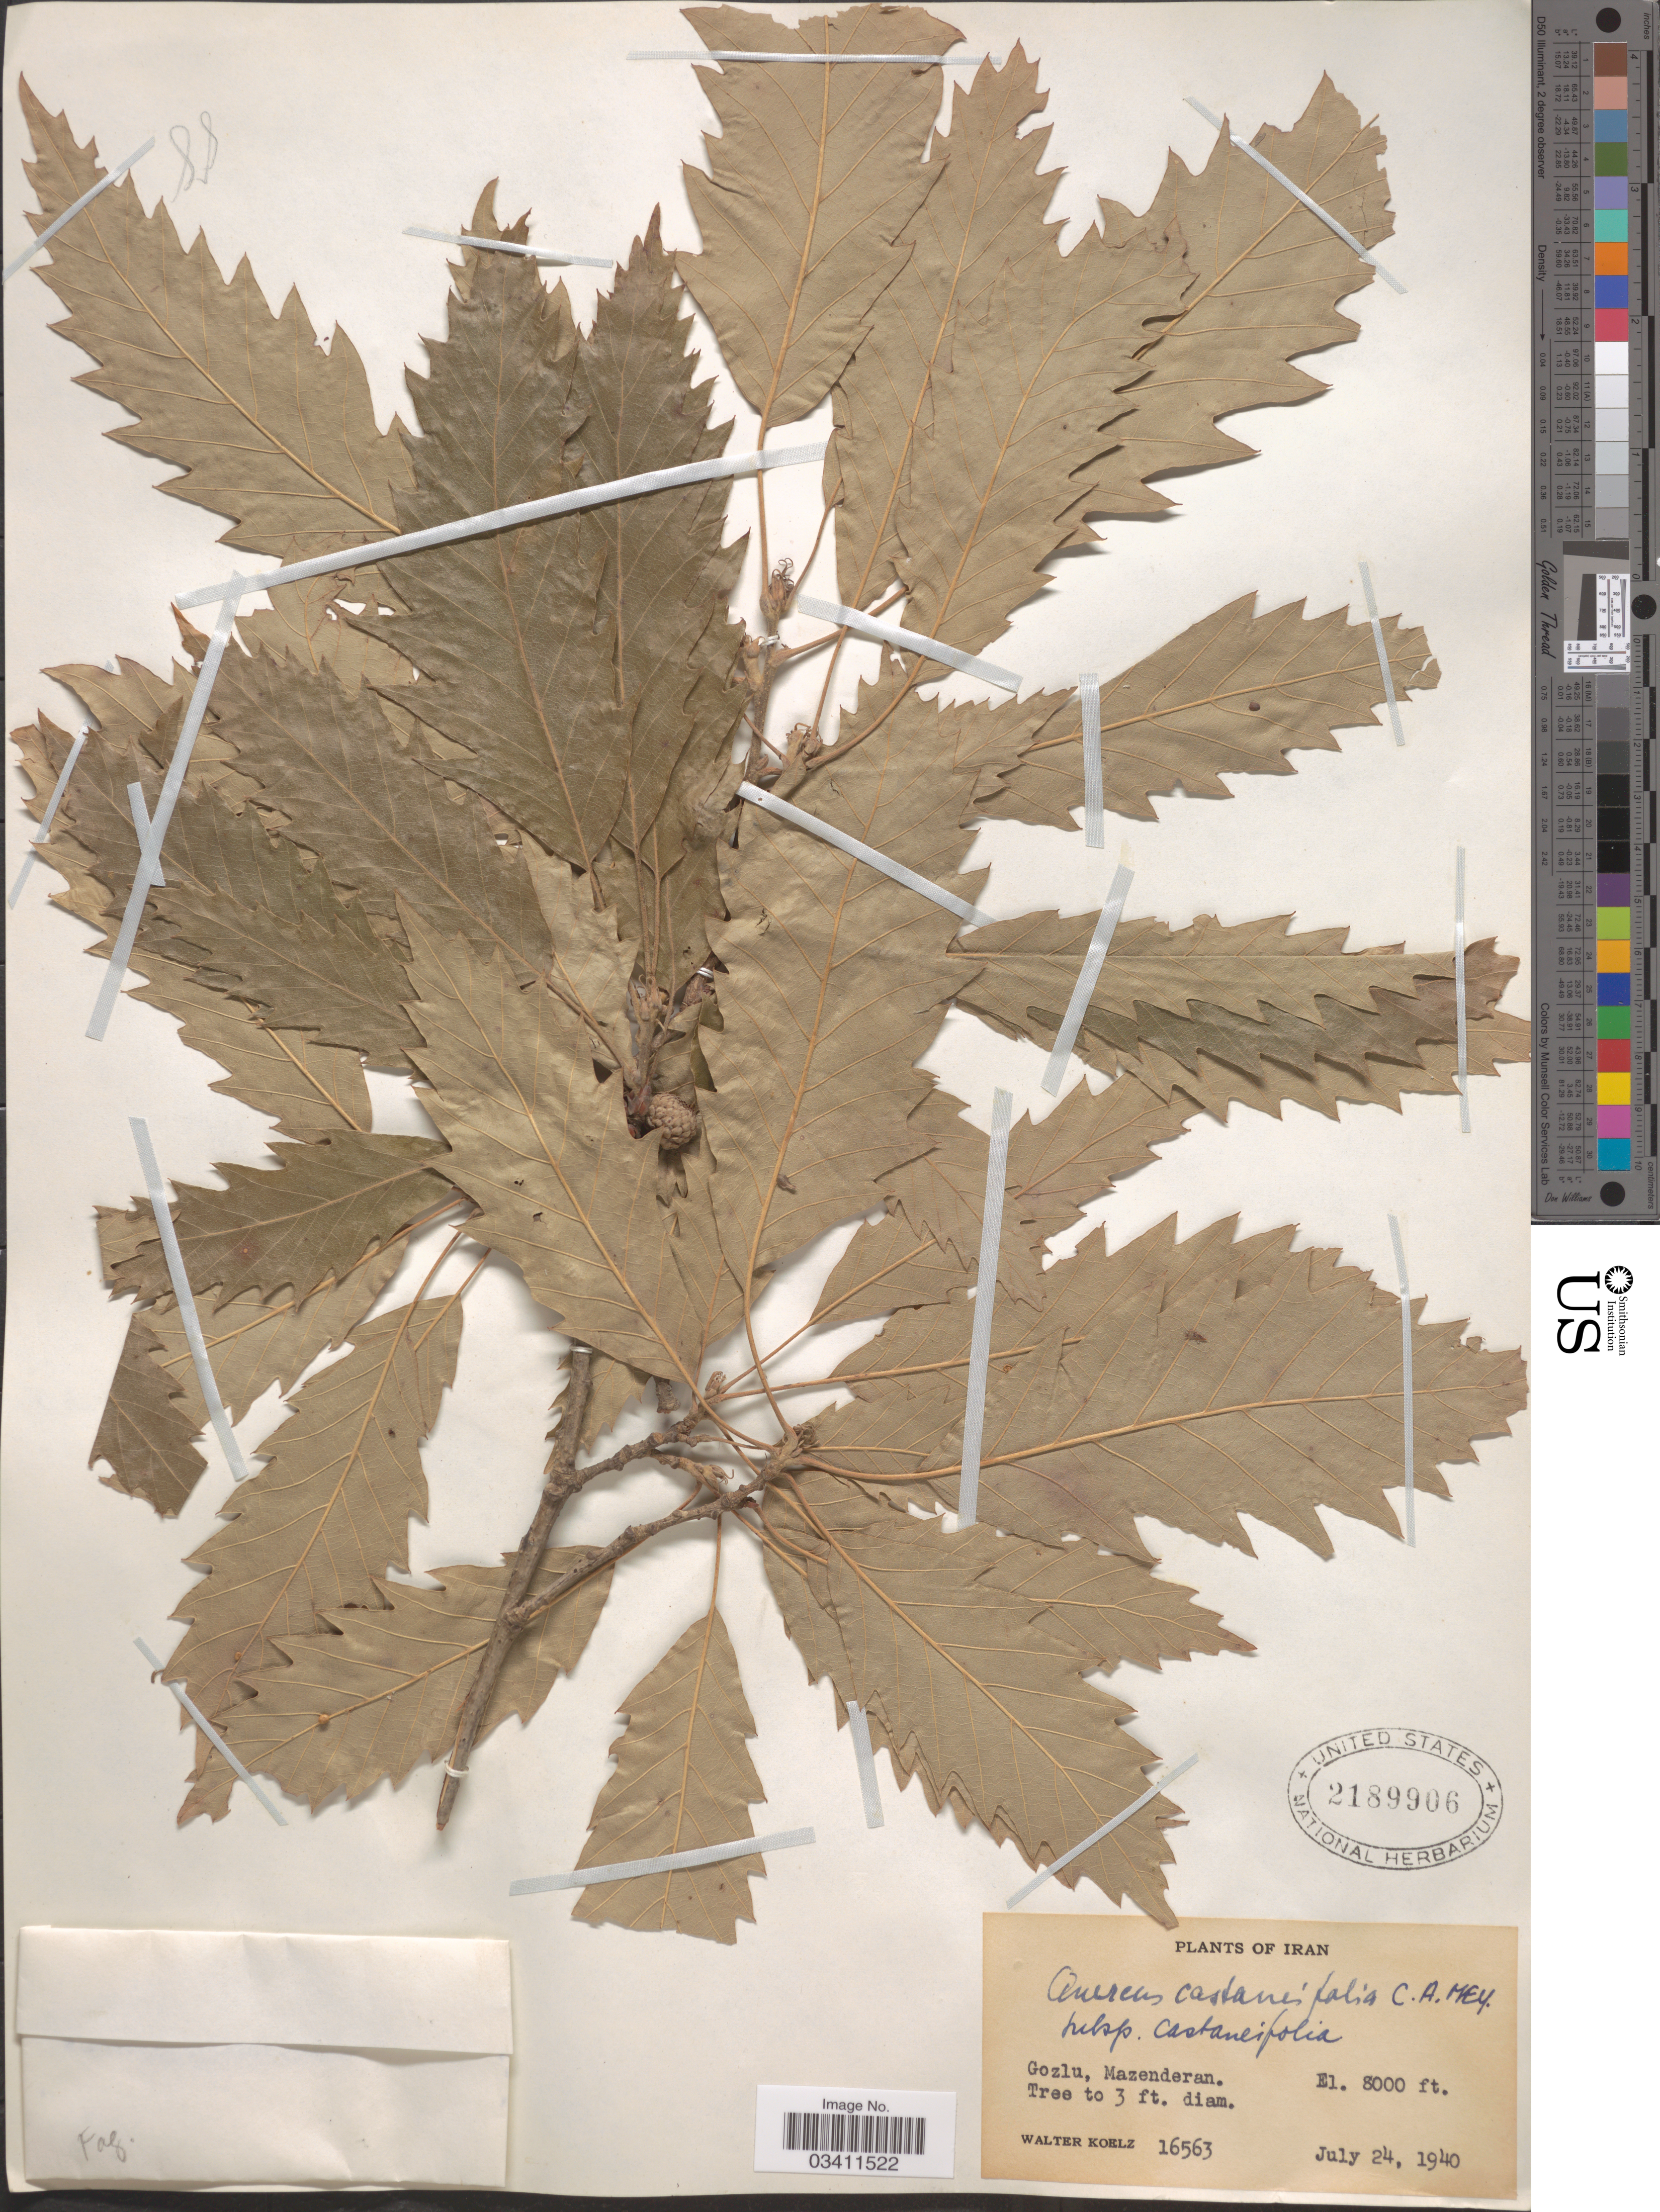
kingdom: Plantae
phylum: Tracheophyta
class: Magnoliopsida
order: Fagales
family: Fagaceae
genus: Quercus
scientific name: Quercus castaneifolia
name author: C.A. Mey.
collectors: W. N. Koelz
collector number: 16563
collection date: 1940-07-24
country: Iran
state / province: Mazandaran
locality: Gozlu, Mazenderan.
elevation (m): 2438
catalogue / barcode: US 2189906